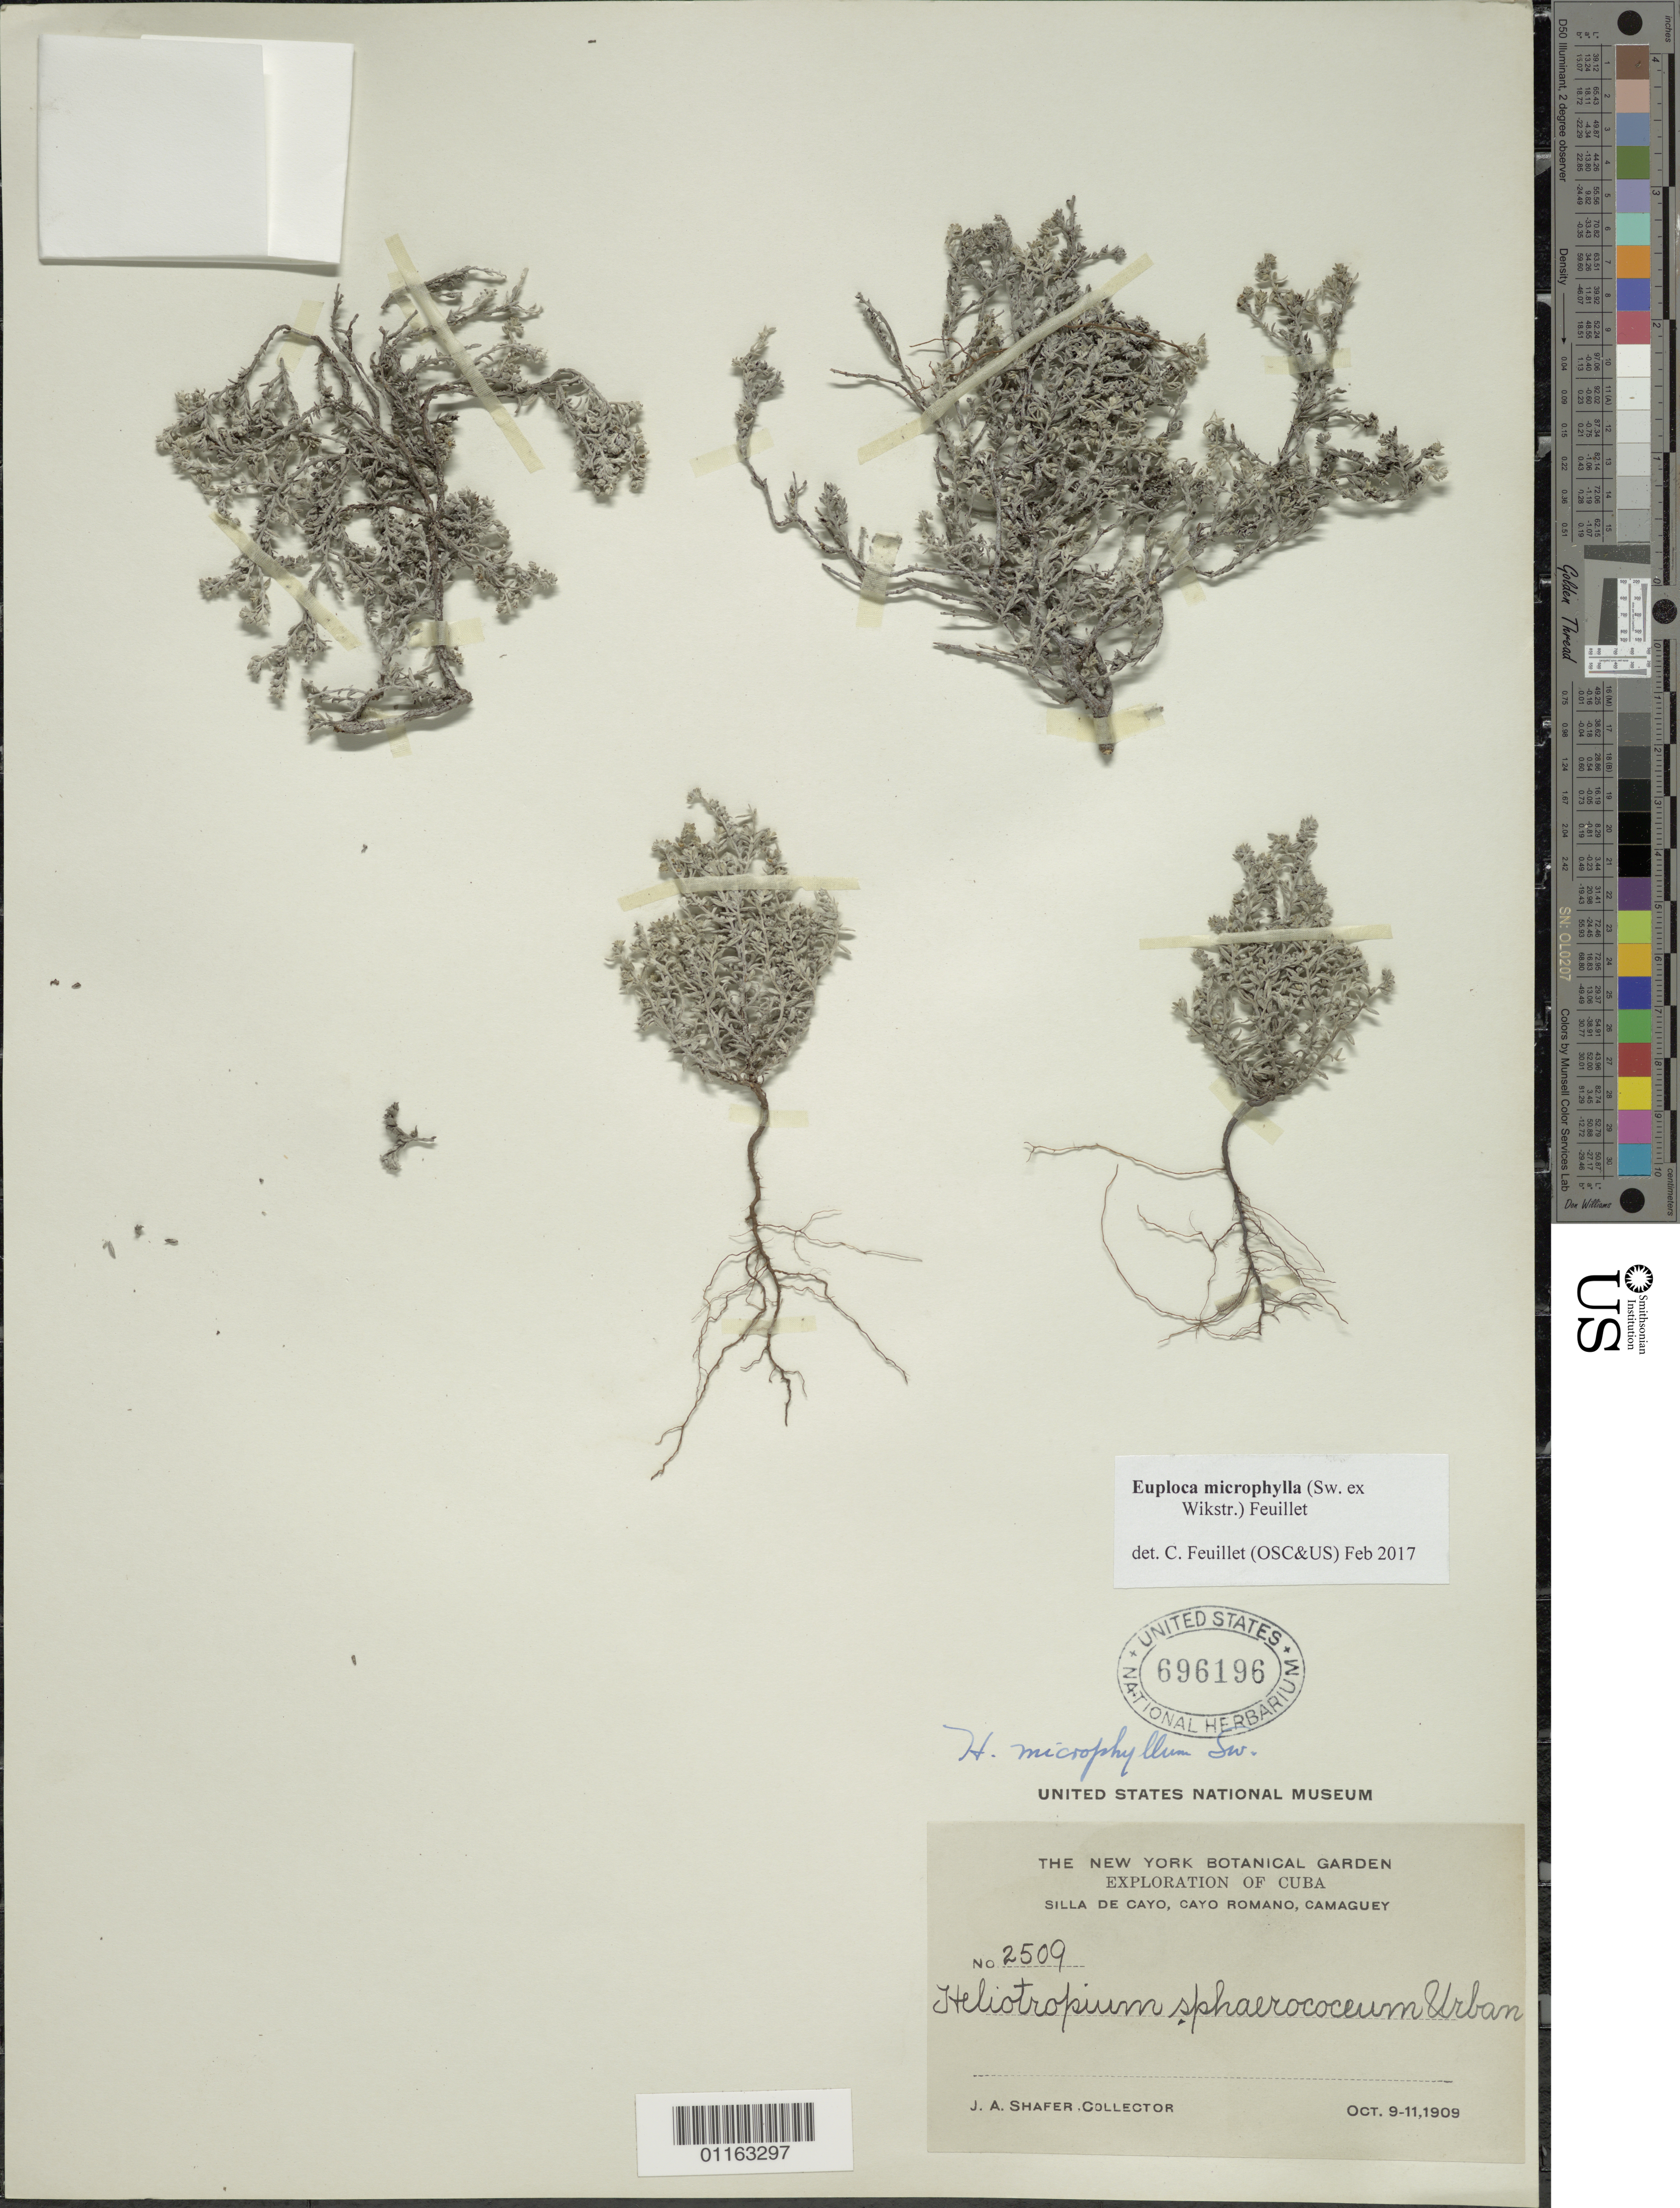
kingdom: Plantae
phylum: Tracheophyta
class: Magnoliopsida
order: Boraginales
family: Heliotropiaceae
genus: Euploca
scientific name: Euploca microphylla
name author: (Sw. & Wikstr.) Feuillet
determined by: Feuillet, C.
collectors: J. A. Shafer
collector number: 2509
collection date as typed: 09 Oct 1909 to 11 Oct 1909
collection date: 1909-10-09/1909-10-11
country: Cuba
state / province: Camagüey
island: Cuba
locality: Silla de Cayo, Cayo Romano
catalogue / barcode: US 696196